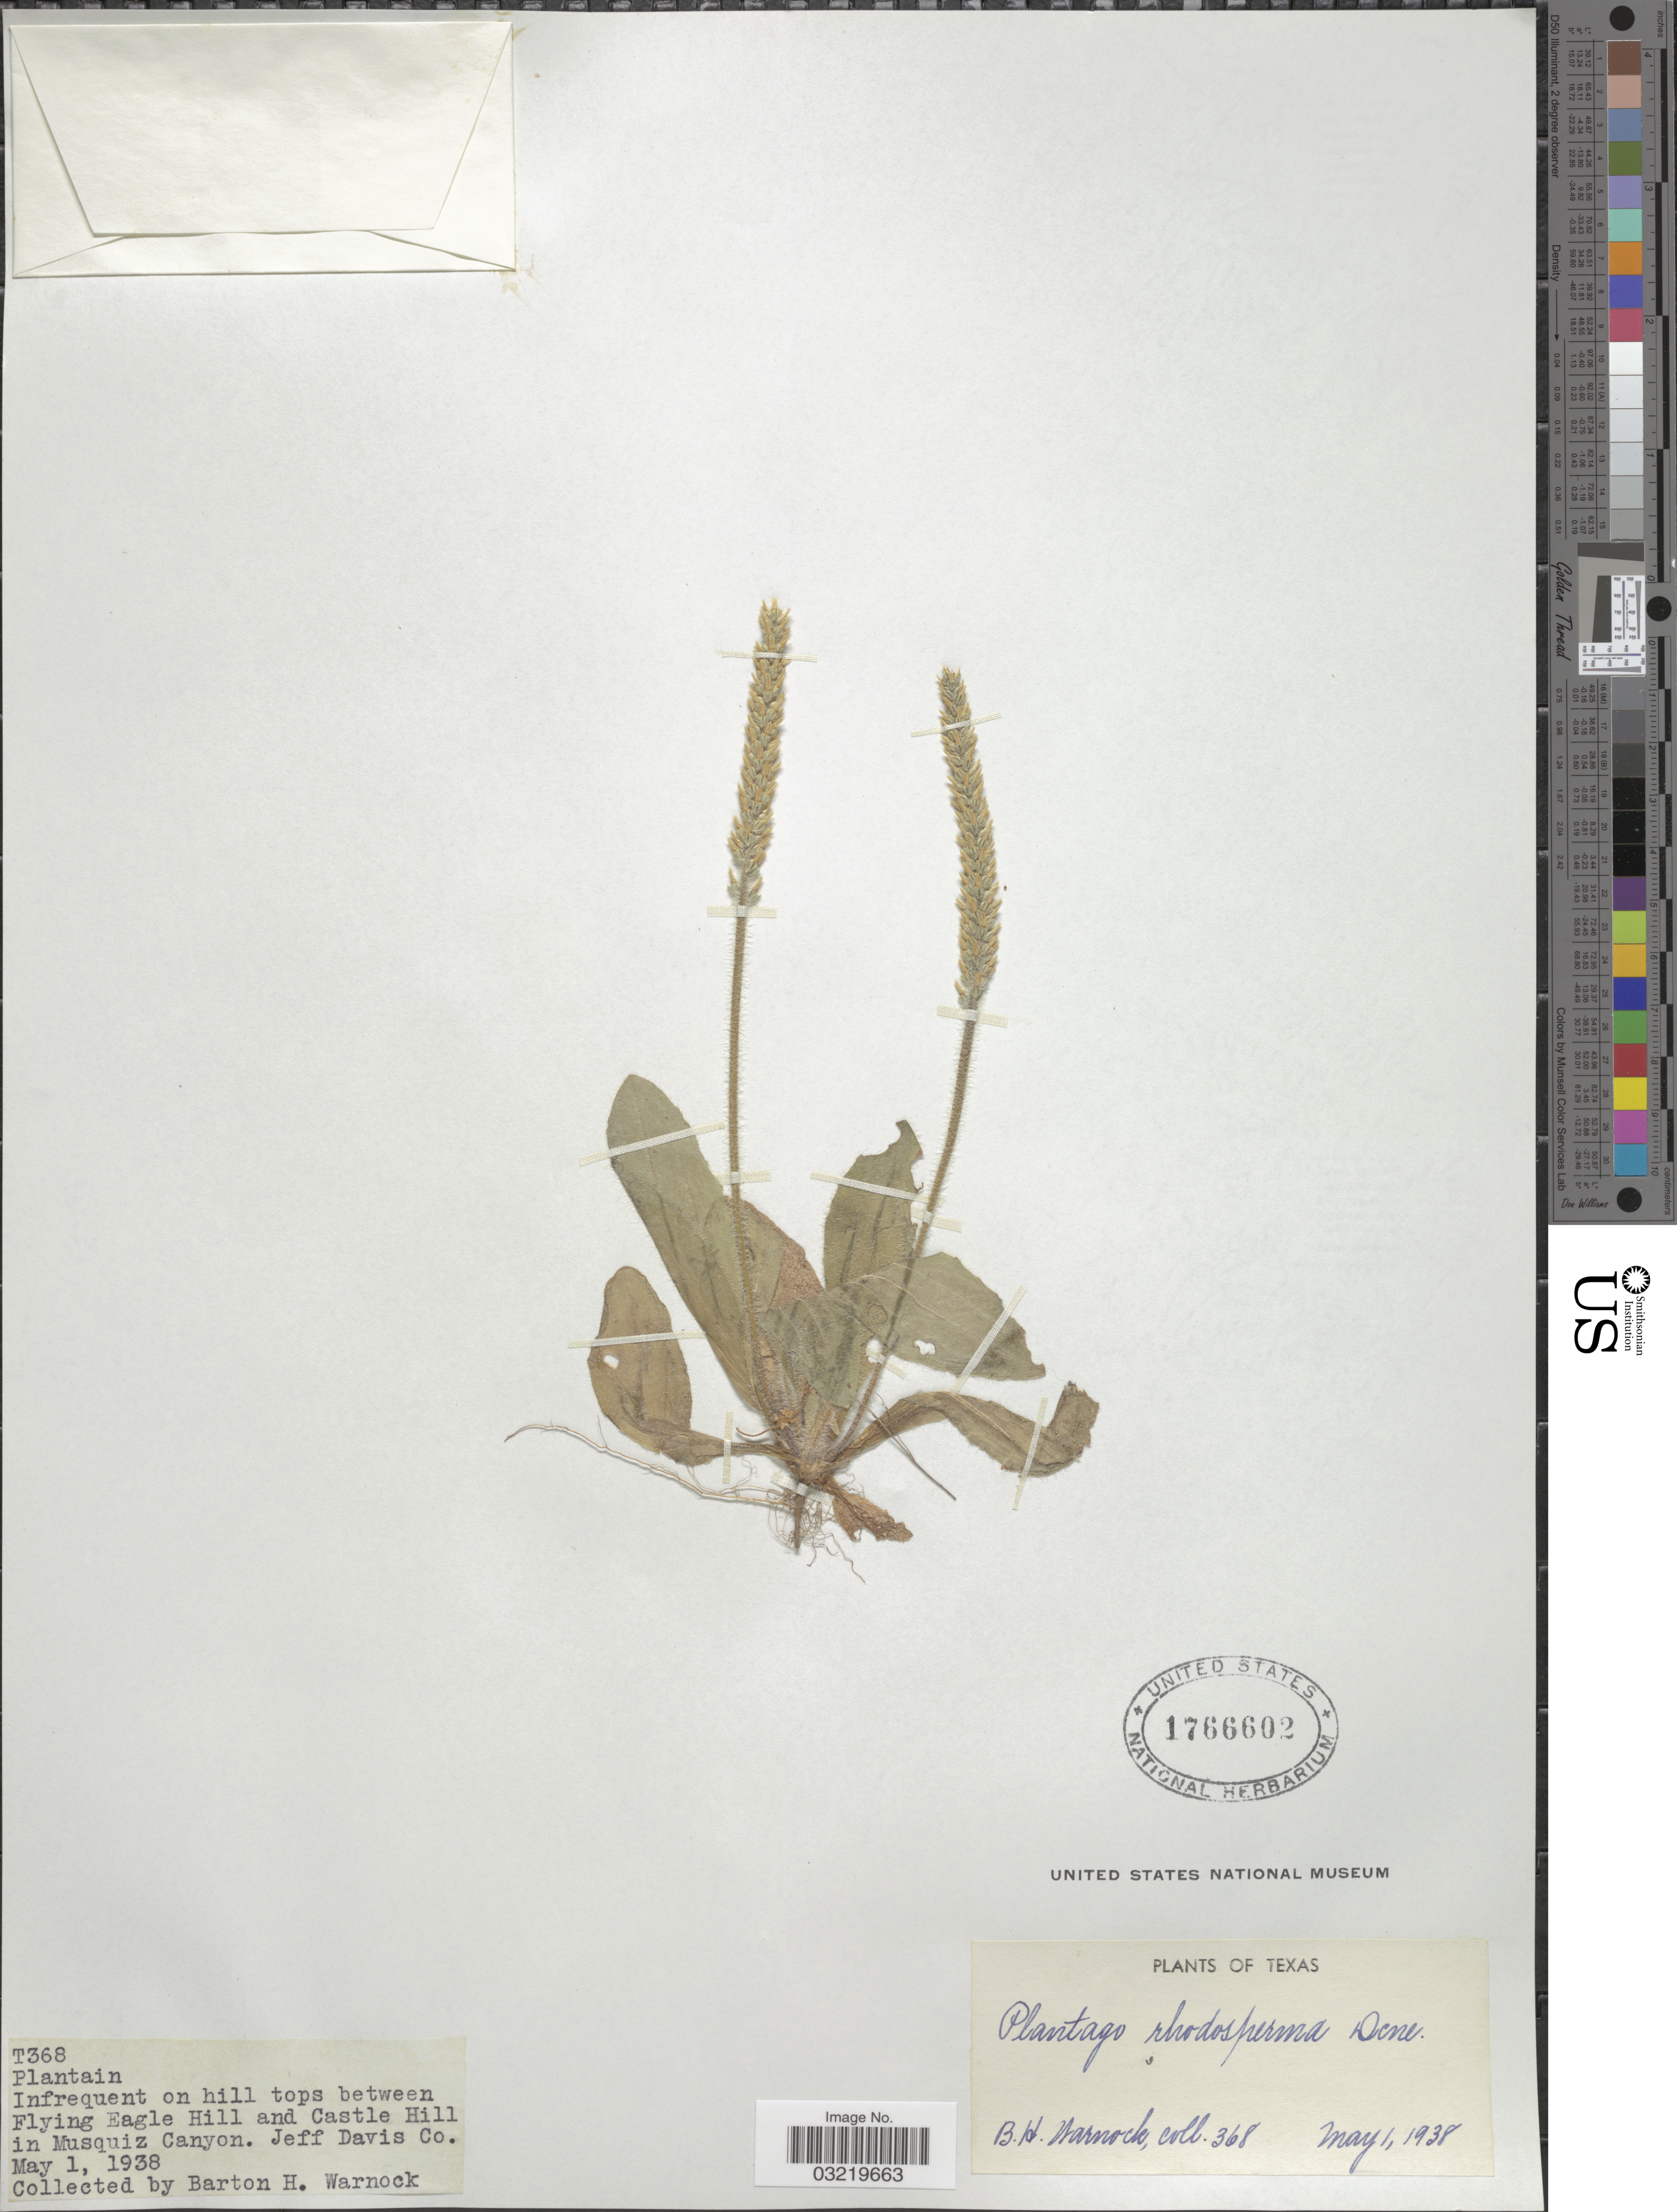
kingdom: Plantae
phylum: Tracheophyta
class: Magnoliopsida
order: Lamiales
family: Plantaginaceae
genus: Plantago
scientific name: Plantago rhodosperma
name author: Decne.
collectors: B. H. Warnock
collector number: T368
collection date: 1938-05-01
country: United States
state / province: Texas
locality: Infrequent on hill tops between Flying Eagle Hill and Castle Hill in Musquiz Canyon. Jeff Davis Co.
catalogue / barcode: US 1766602